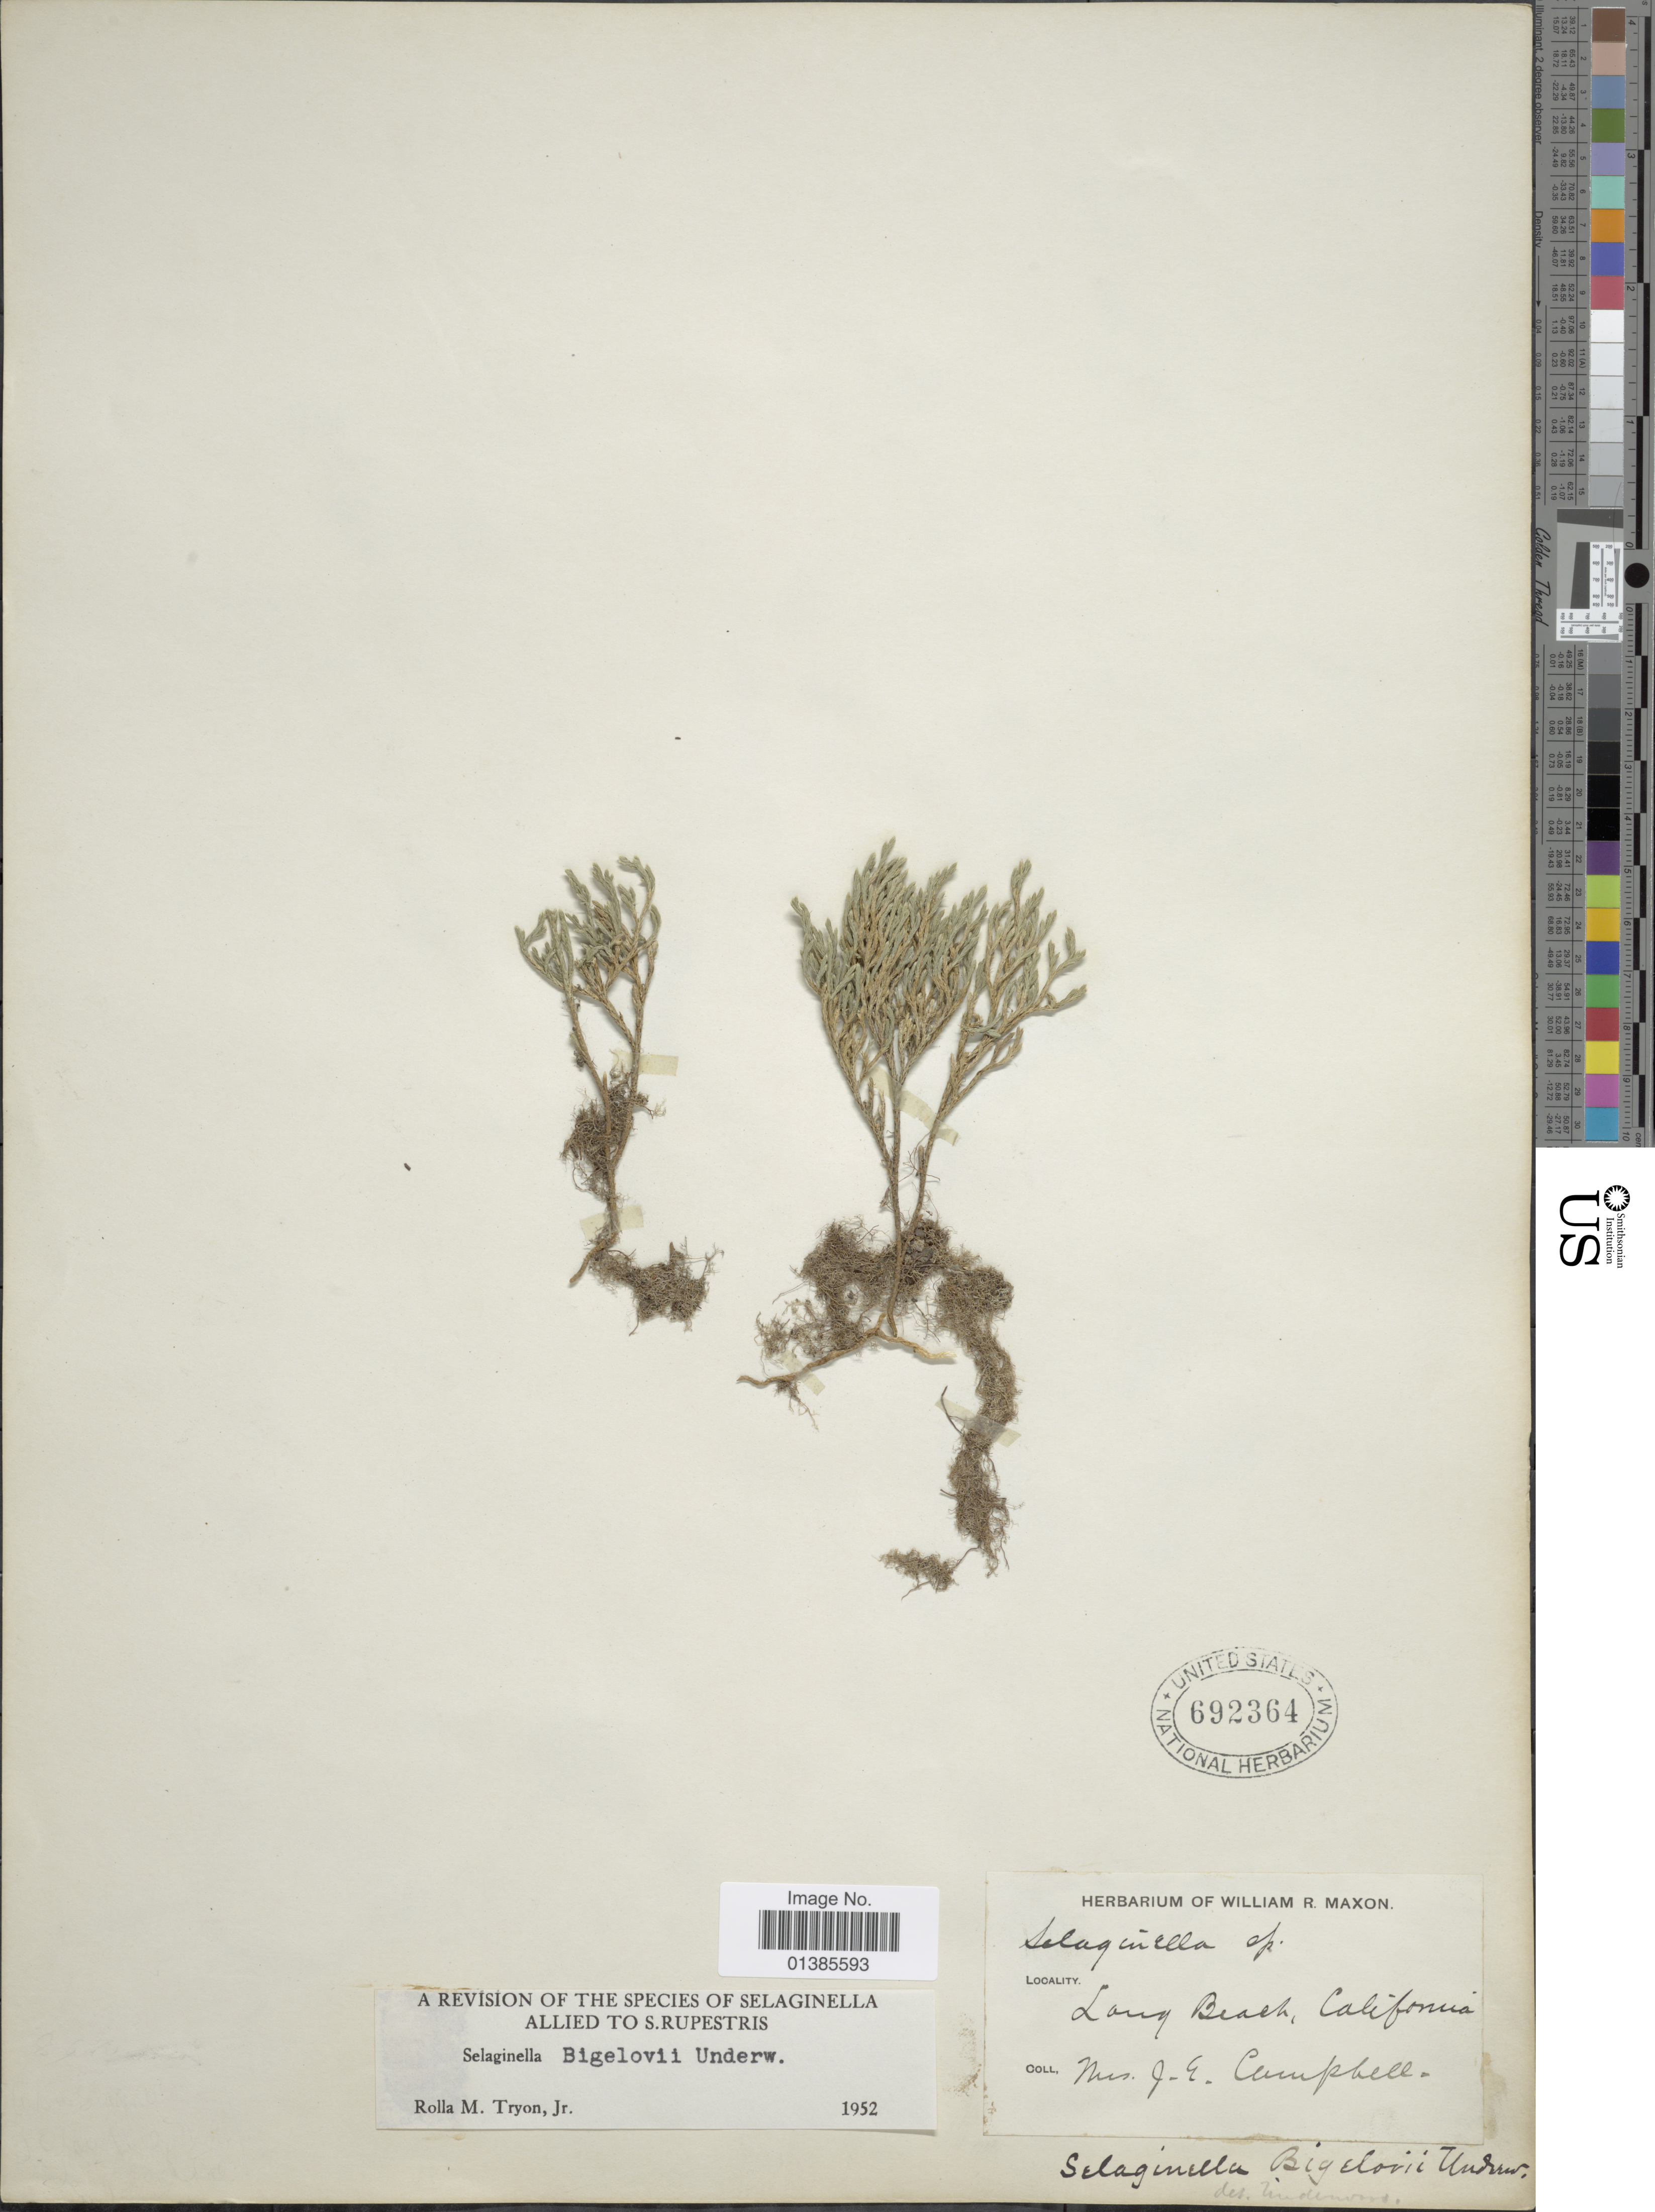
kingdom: Plantae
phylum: Tracheophyta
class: Lycopodiopsida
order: Selaginellales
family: Selaginellaceae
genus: Selaginella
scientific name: Selaginella bigelovii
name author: Underw.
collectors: J. E. Campbell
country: United States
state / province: California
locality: Long Beach.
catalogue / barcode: US 692364